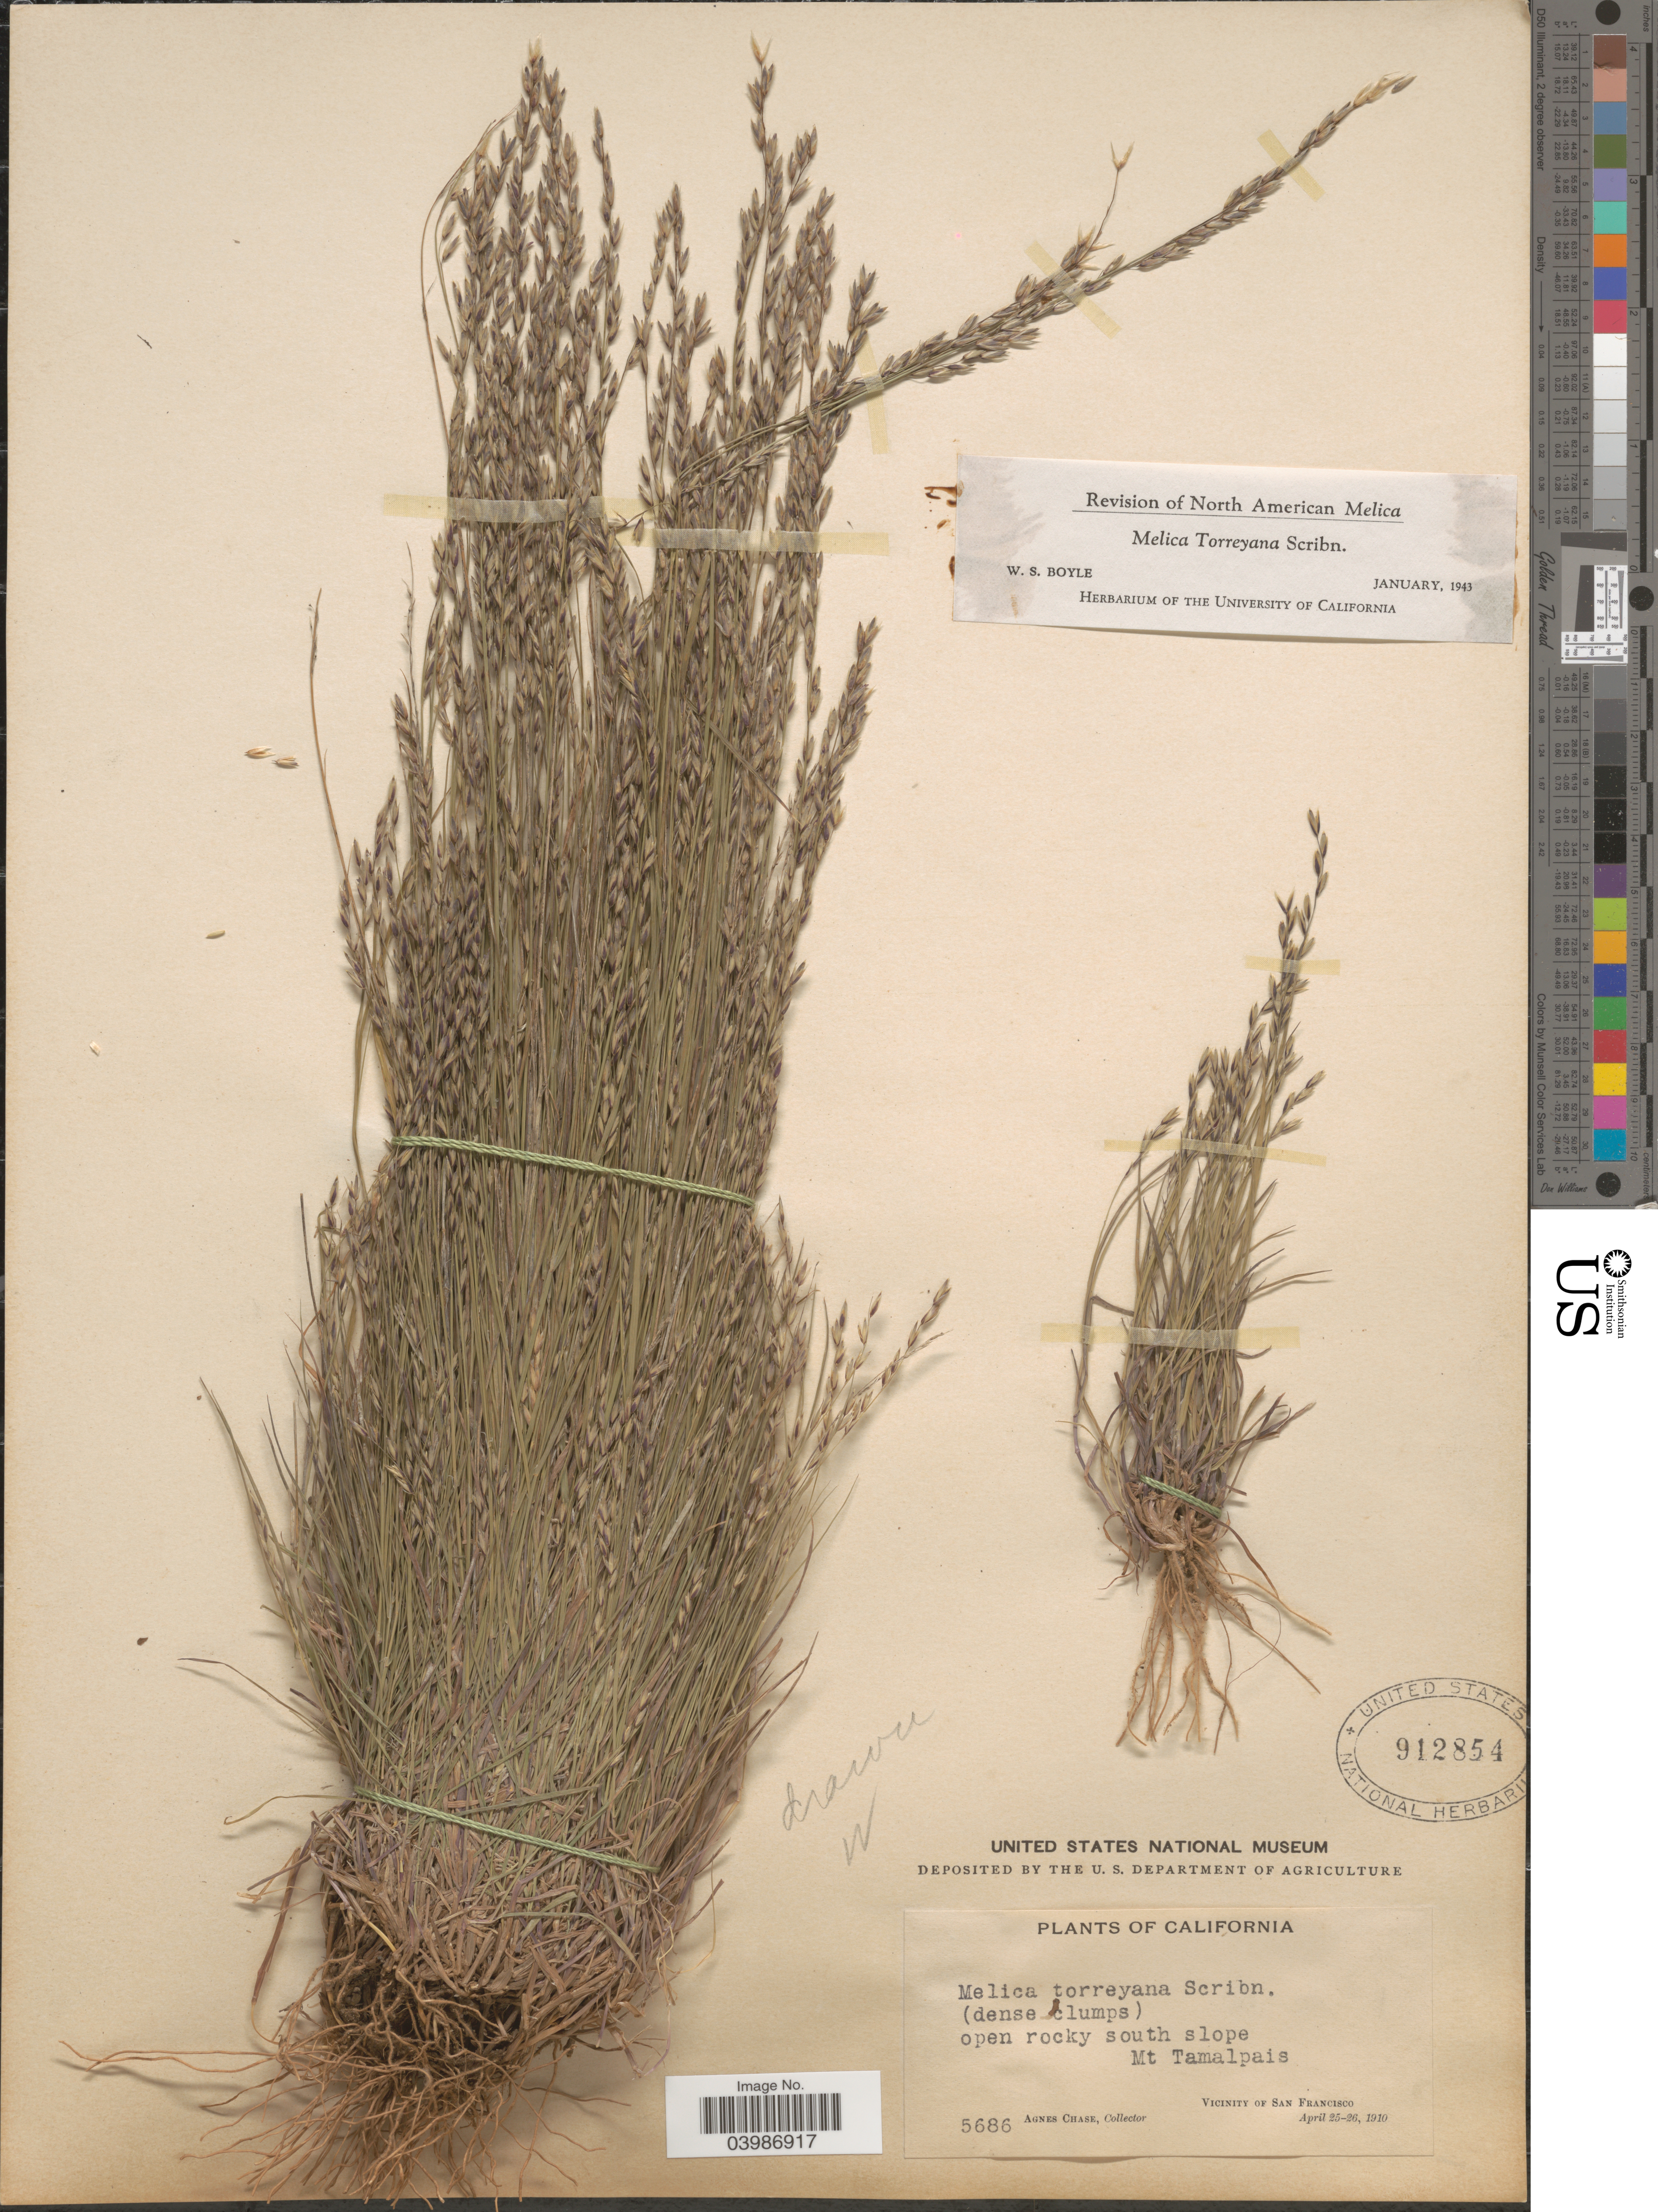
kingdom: Plantae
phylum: Tracheophyta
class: Liliopsida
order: Poales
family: Poaceae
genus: Melica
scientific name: Melica torreyana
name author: Scribn.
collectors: A. Chase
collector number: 5686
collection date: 1910-04-25/1910-04-26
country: United States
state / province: California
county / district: San Francisco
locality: South slope. Mt Tamalpais. Vicinity of San Francisco.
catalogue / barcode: US 912854